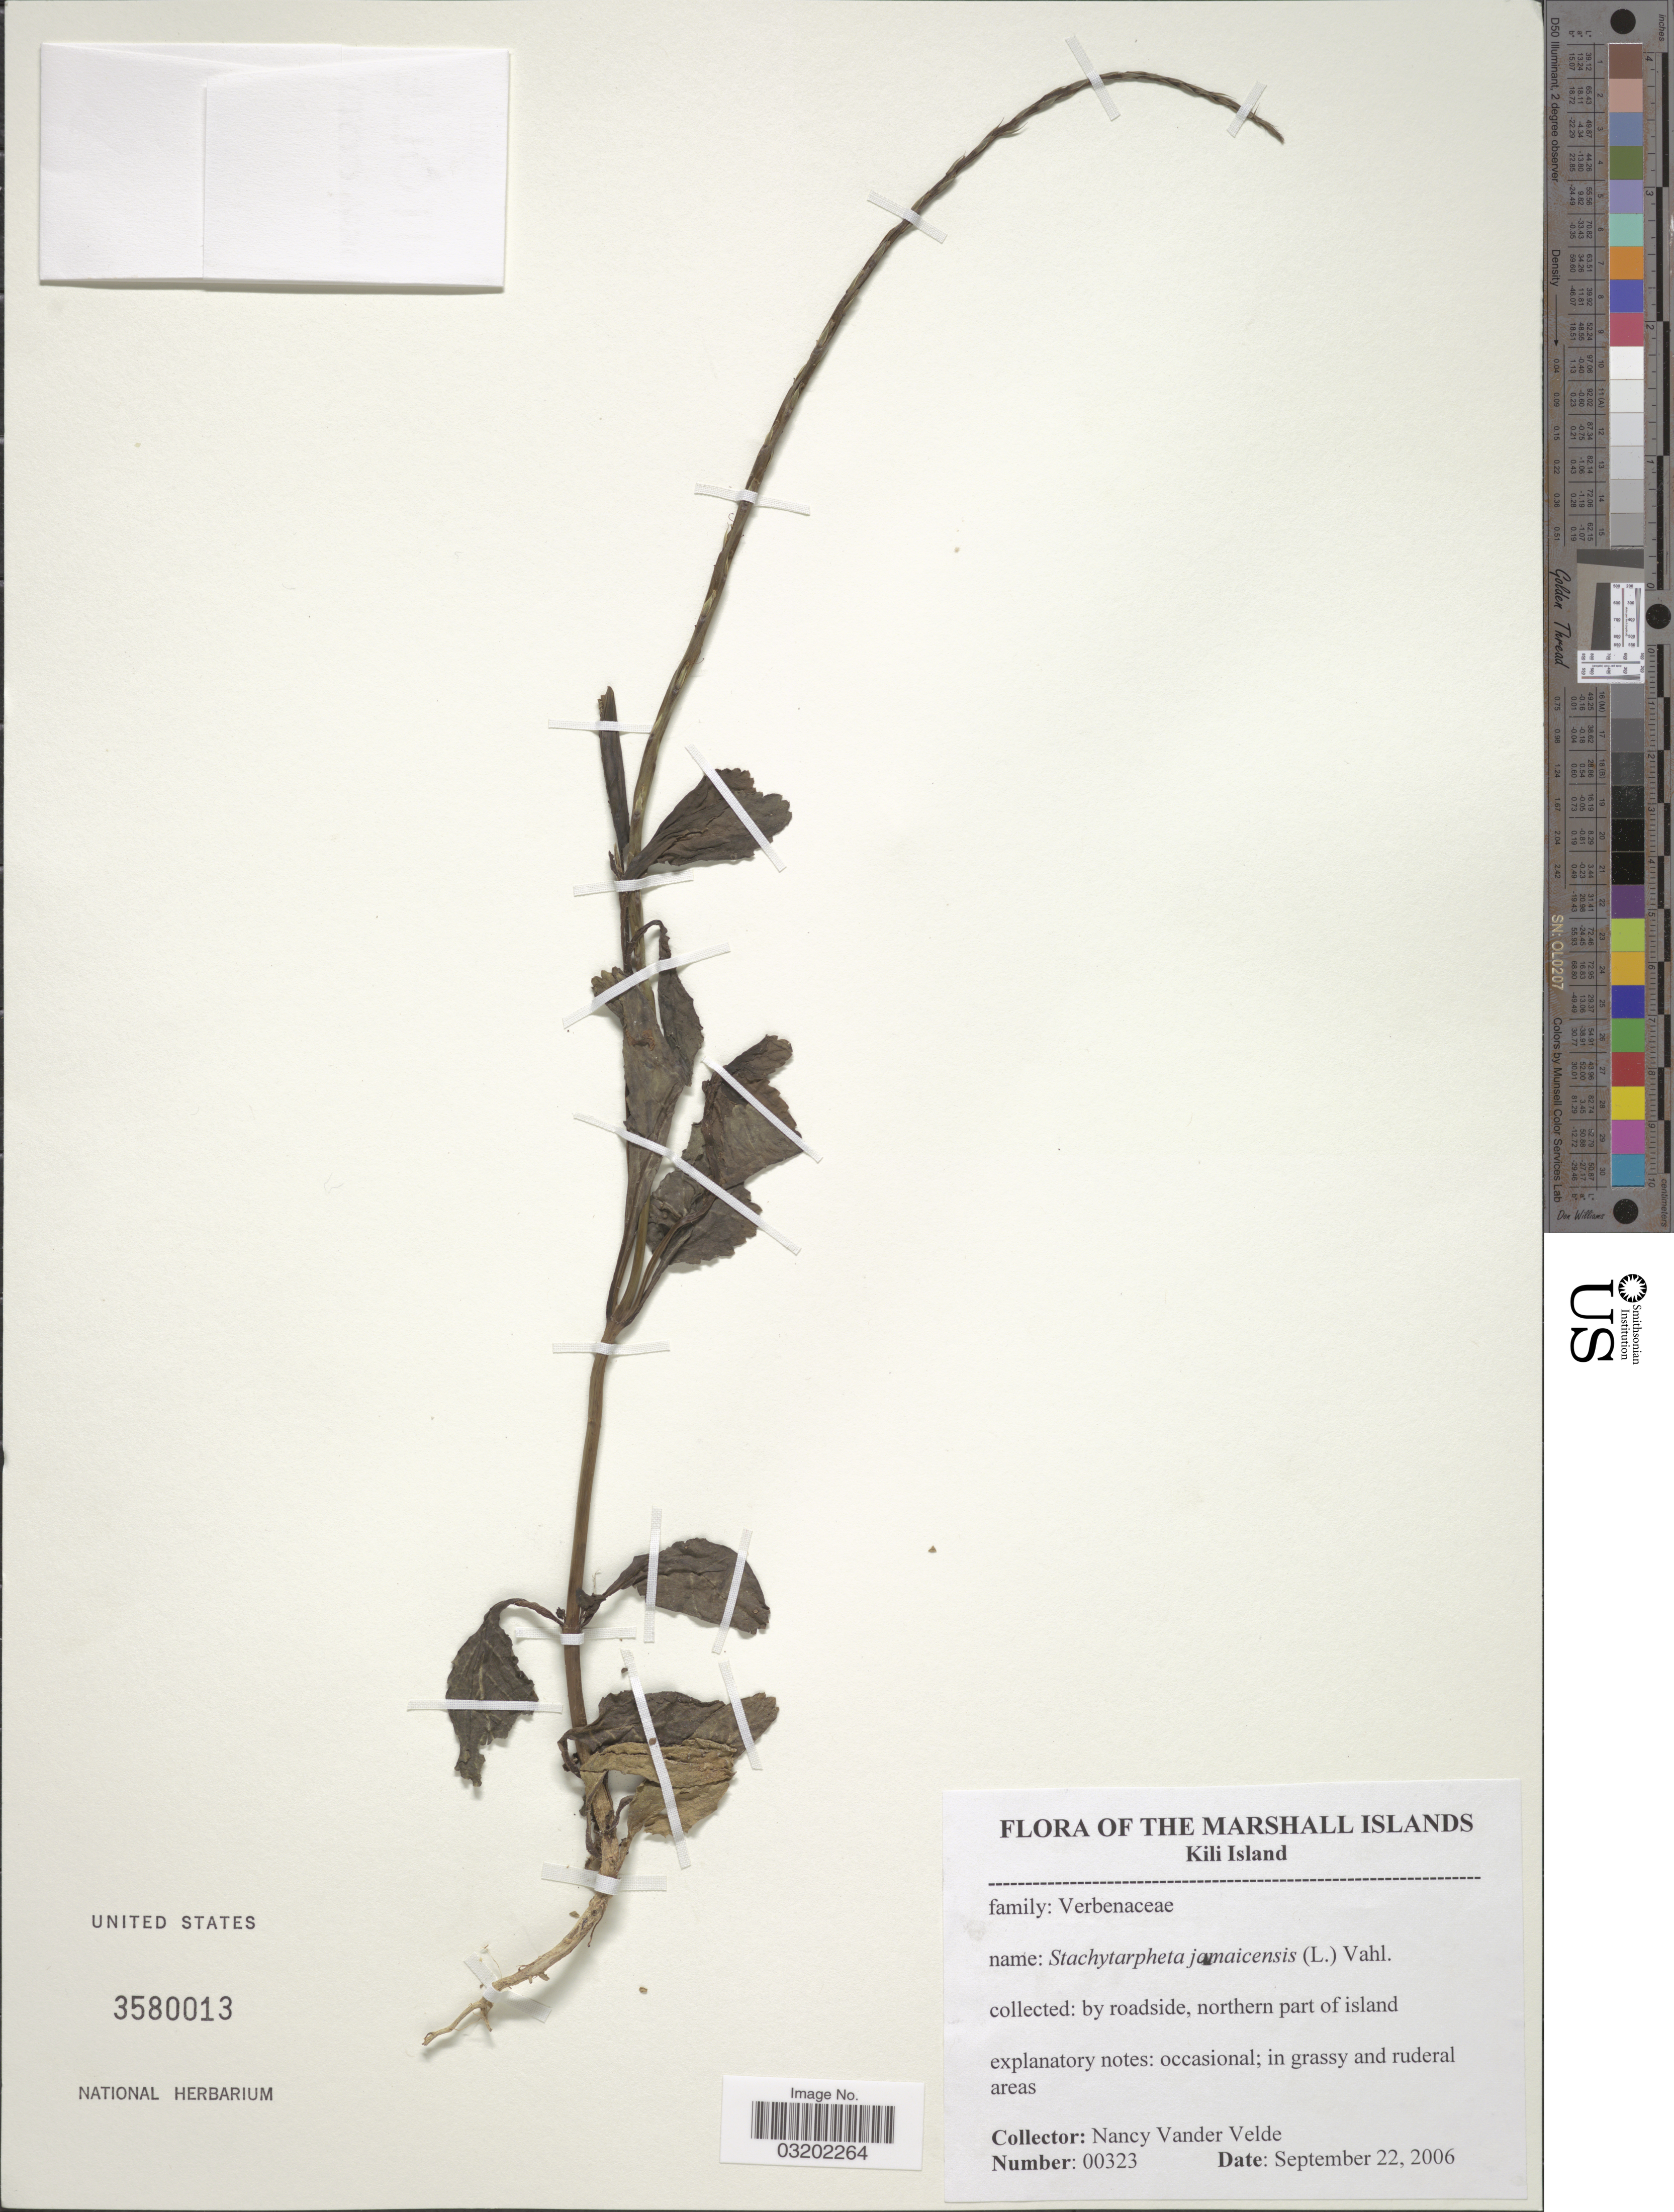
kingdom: Plantae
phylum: Tracheophyta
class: Magnoliopsida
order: Lamiales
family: Verbenaceae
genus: Stachytarpheta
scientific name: Stachytarpheta jamaicensis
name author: (L.) Vahl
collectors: N. Vander Velde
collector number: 00323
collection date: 2006-09-22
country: Marshall Islands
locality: Kili Island. Collected: by roadside, northern part of island.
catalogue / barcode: US 3580013